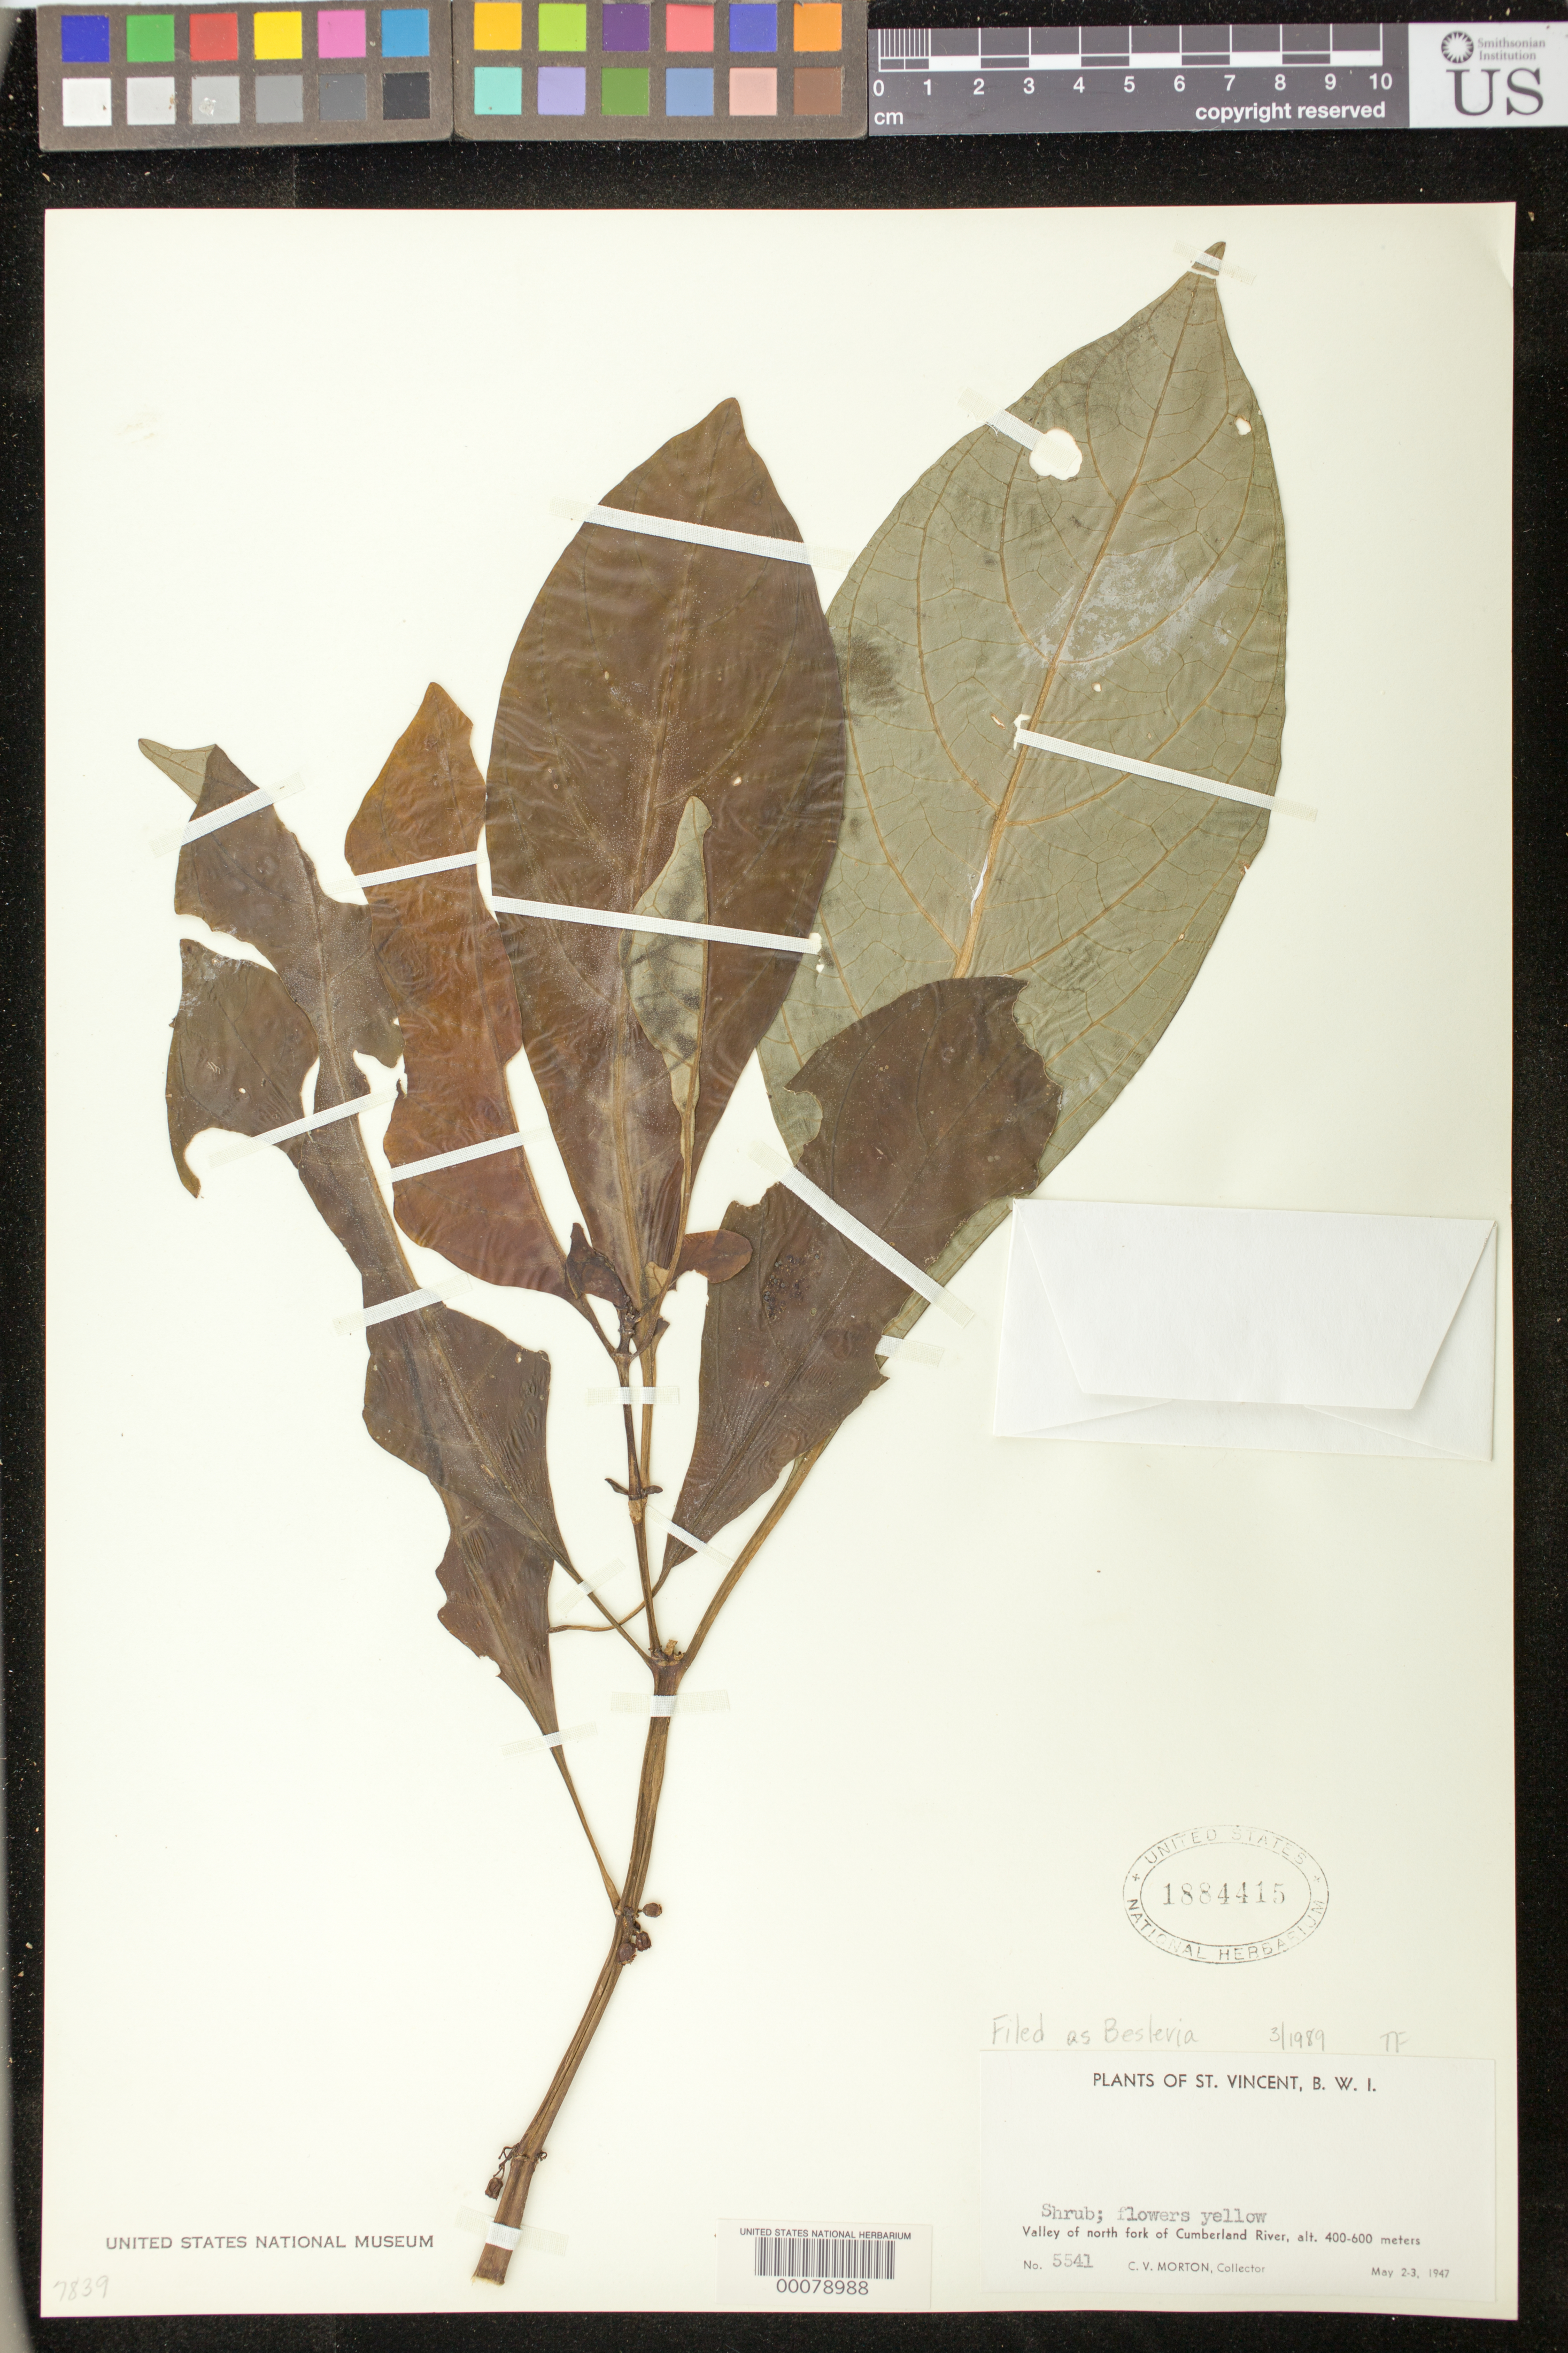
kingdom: Plantae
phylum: Tracheophyta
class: Magnoliopsida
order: Lamiales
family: Gesneriaceae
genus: Besleria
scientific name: Besleria sp.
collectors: C. V. Morton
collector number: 5541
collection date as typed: May 1947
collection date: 1947-05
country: St. Vincent - Grenadines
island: St. Vincent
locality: Valley of north fork of Cumberland River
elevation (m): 400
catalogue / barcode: US 1884415